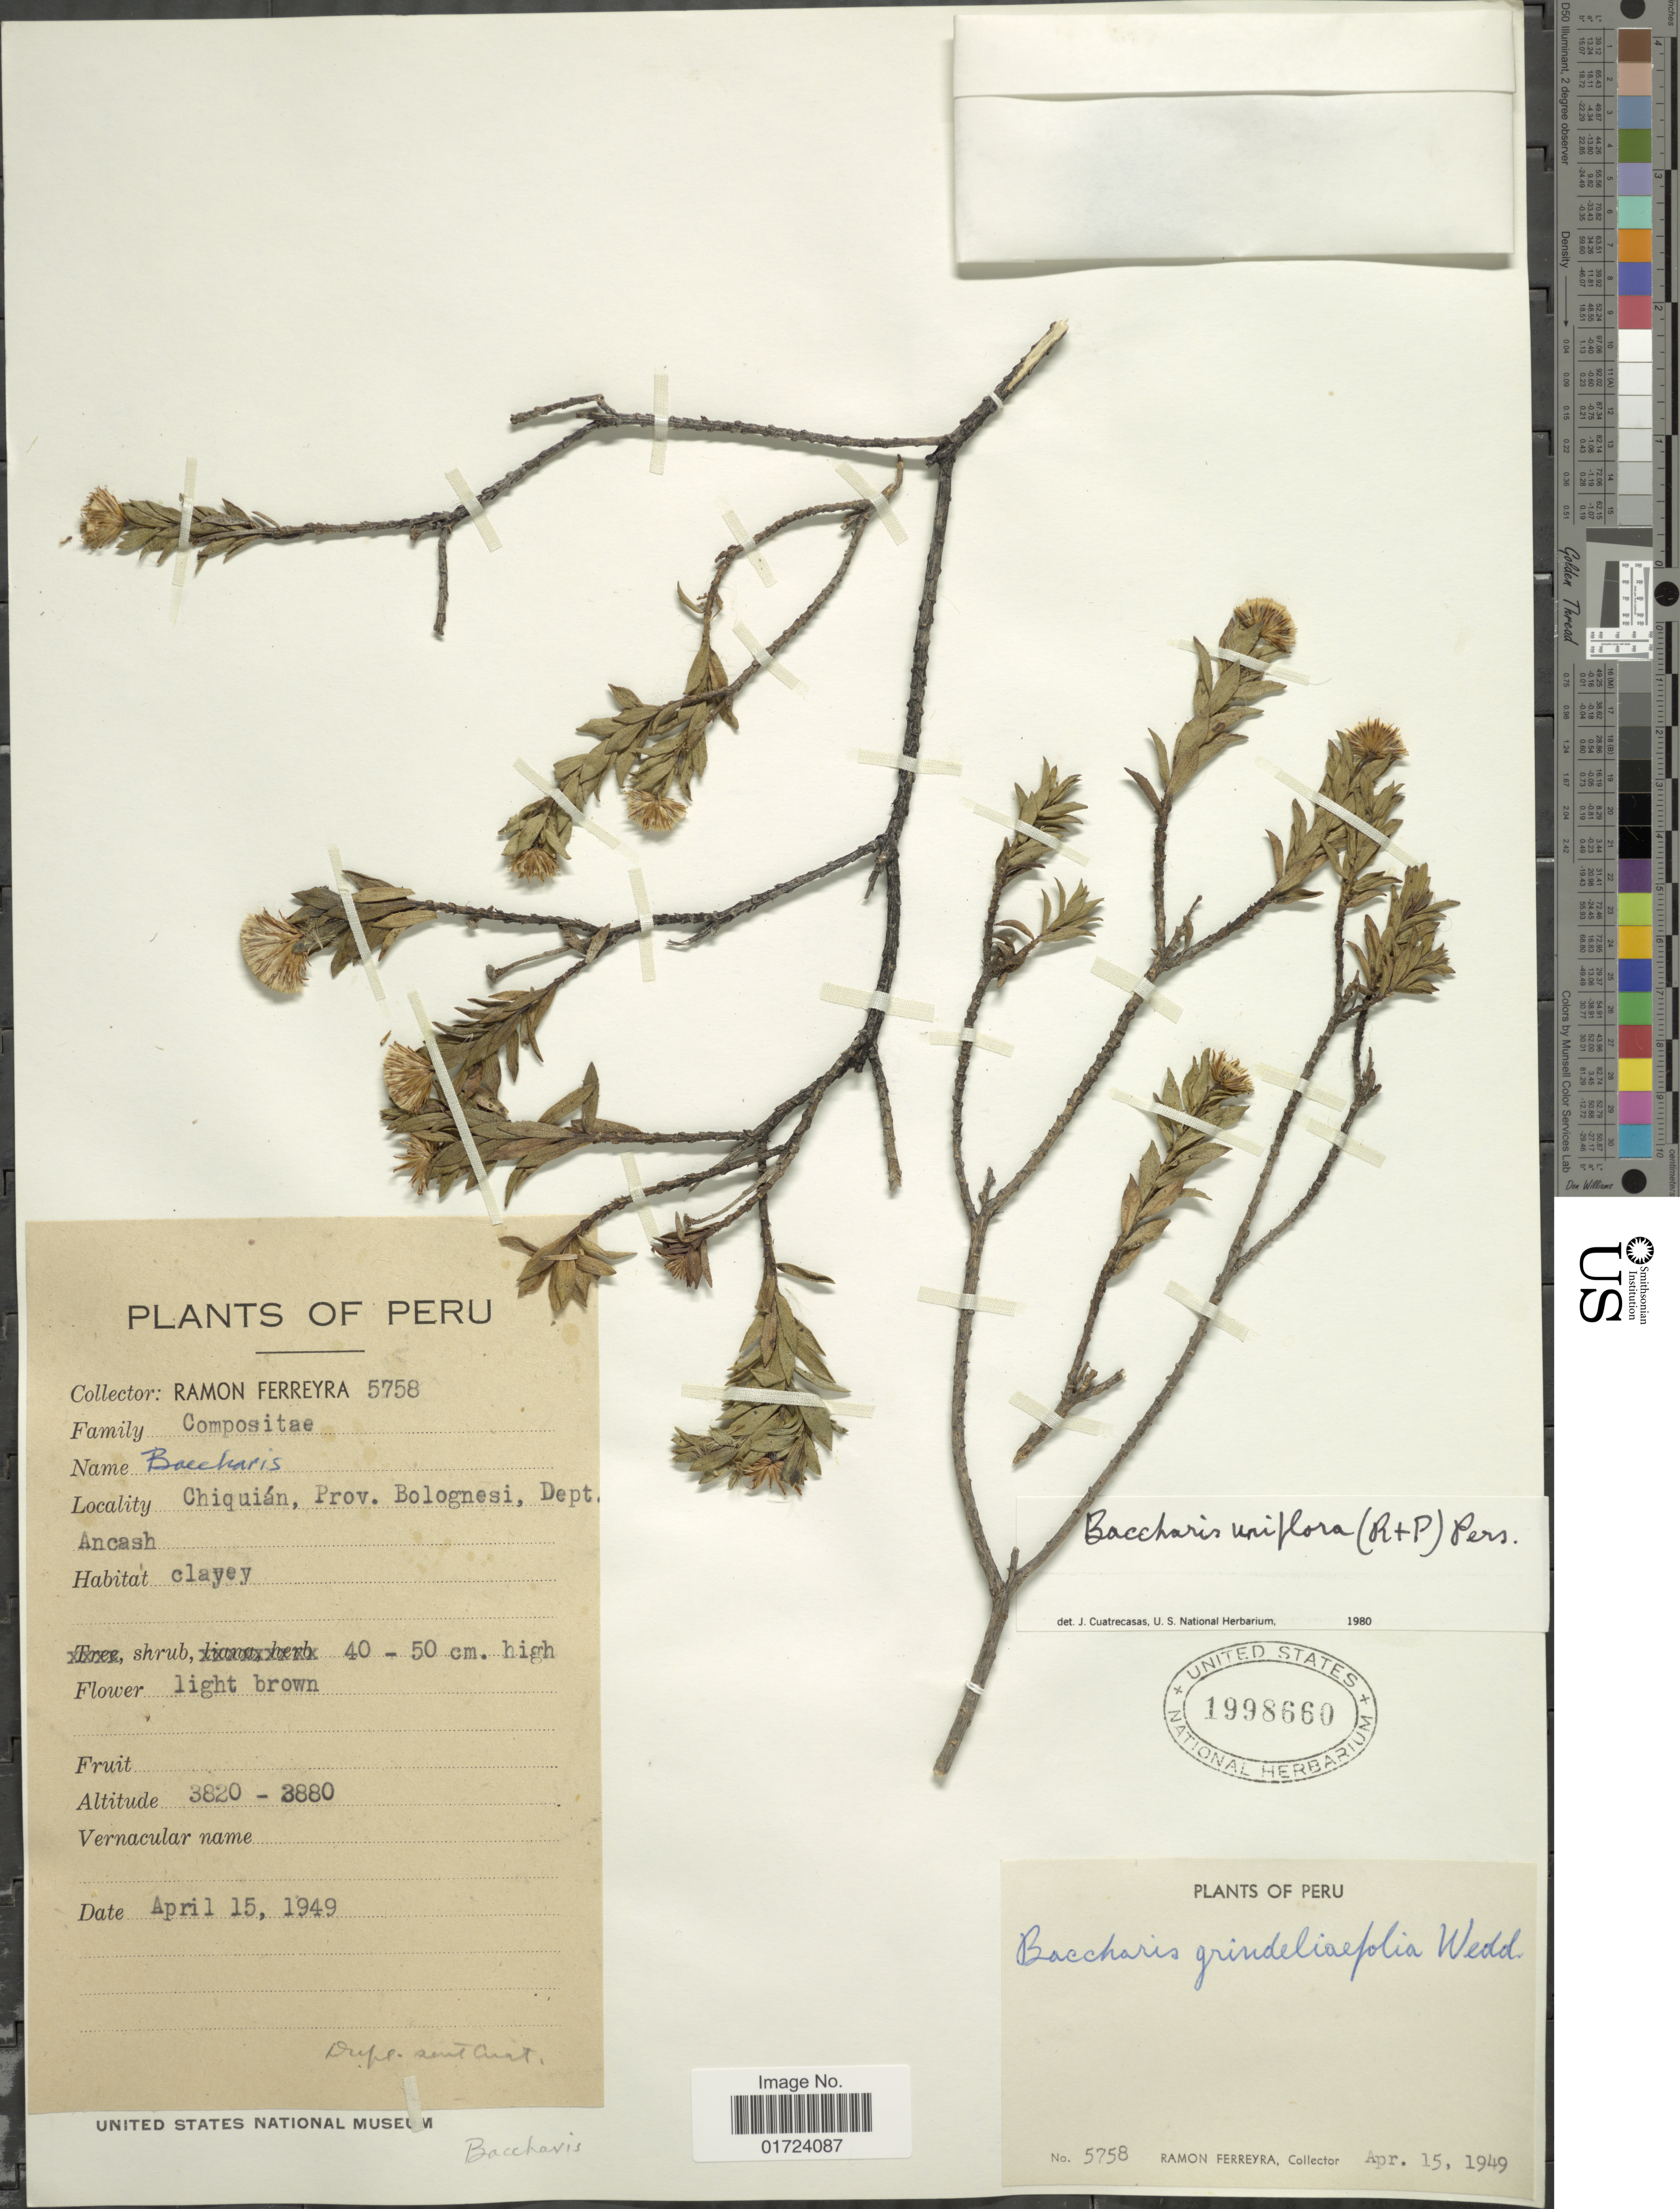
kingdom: Plantae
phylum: Tracheophyta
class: Magnoliopsida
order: Asterales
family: Asteraceae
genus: Baccharis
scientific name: Baccharis uniflora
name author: Pers.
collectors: R. A. Ferreyra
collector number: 5758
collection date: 1949-04-15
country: Peru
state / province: Ancash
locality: Chiquian, Prov. Bolognesi, Dept. Ancash.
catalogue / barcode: US 1998660